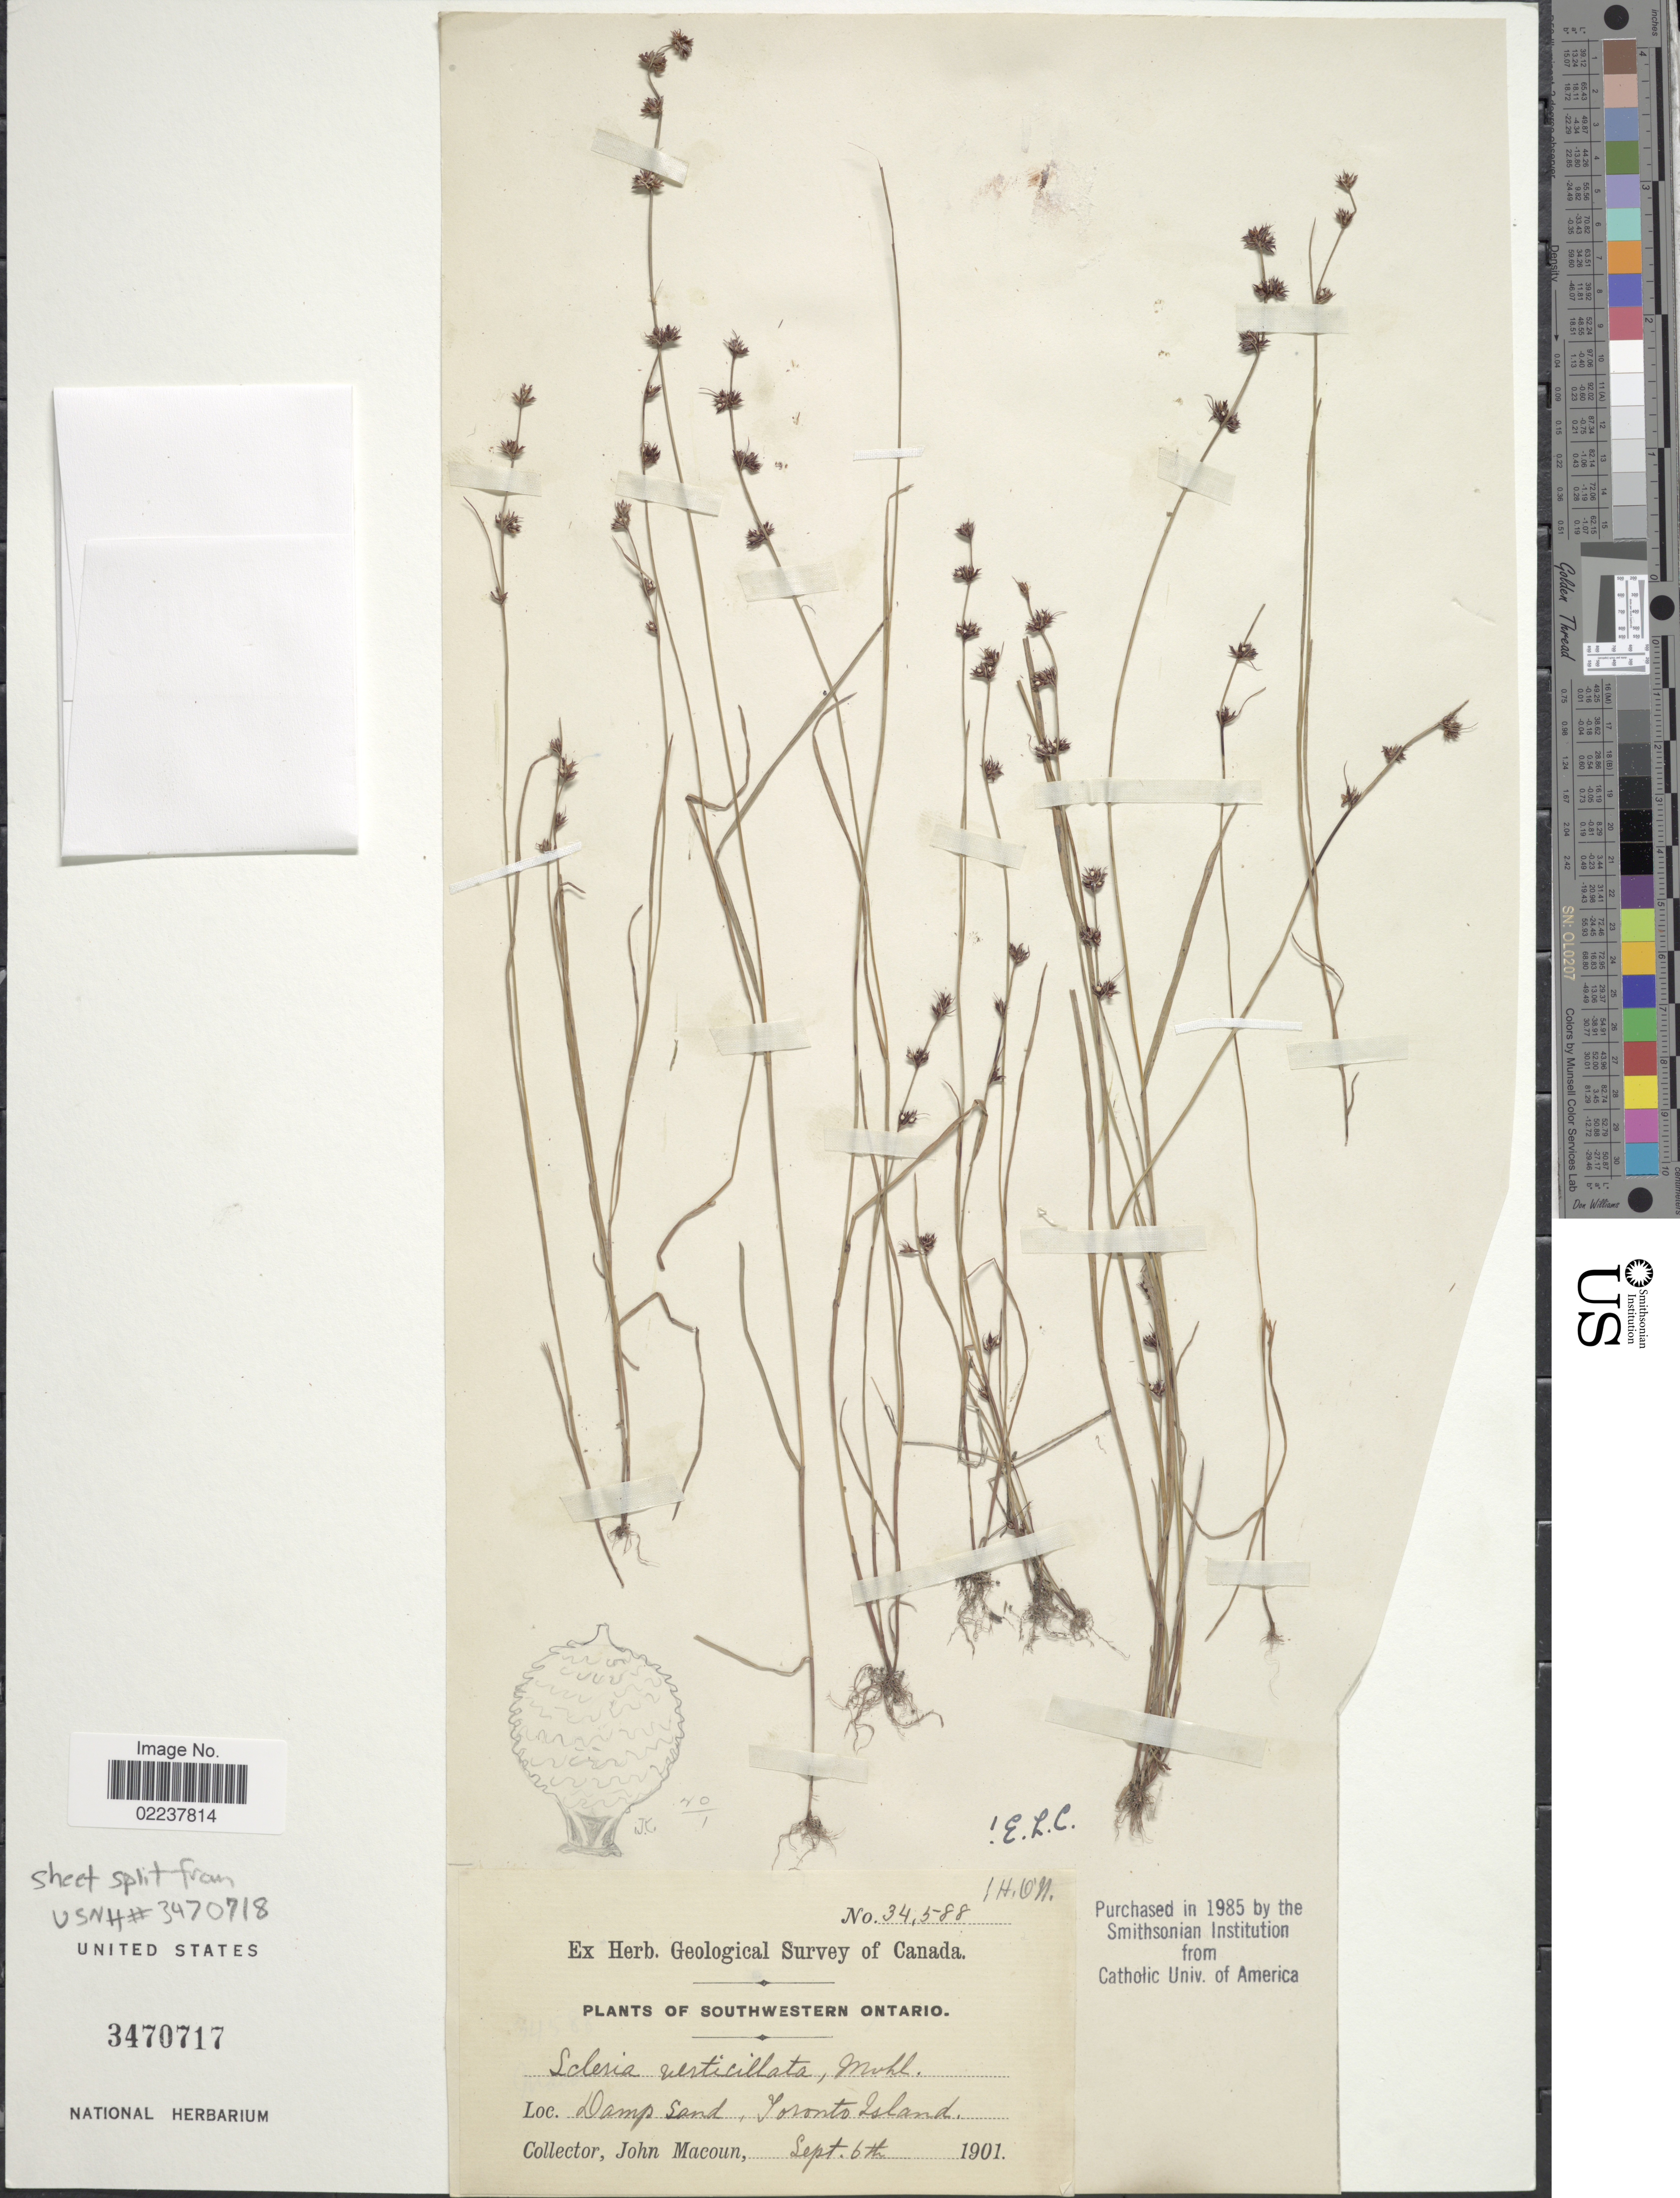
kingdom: Plantae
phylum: Tracheophyta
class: Liliopsida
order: Poales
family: Cyperaceae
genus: Scleria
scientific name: Scleria verticillata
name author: Muhl. ex Willd.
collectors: J. Macoun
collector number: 34588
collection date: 1901-09-06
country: Canada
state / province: Ontario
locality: Southwestern Ontario, Toronto Island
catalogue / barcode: US 3470717